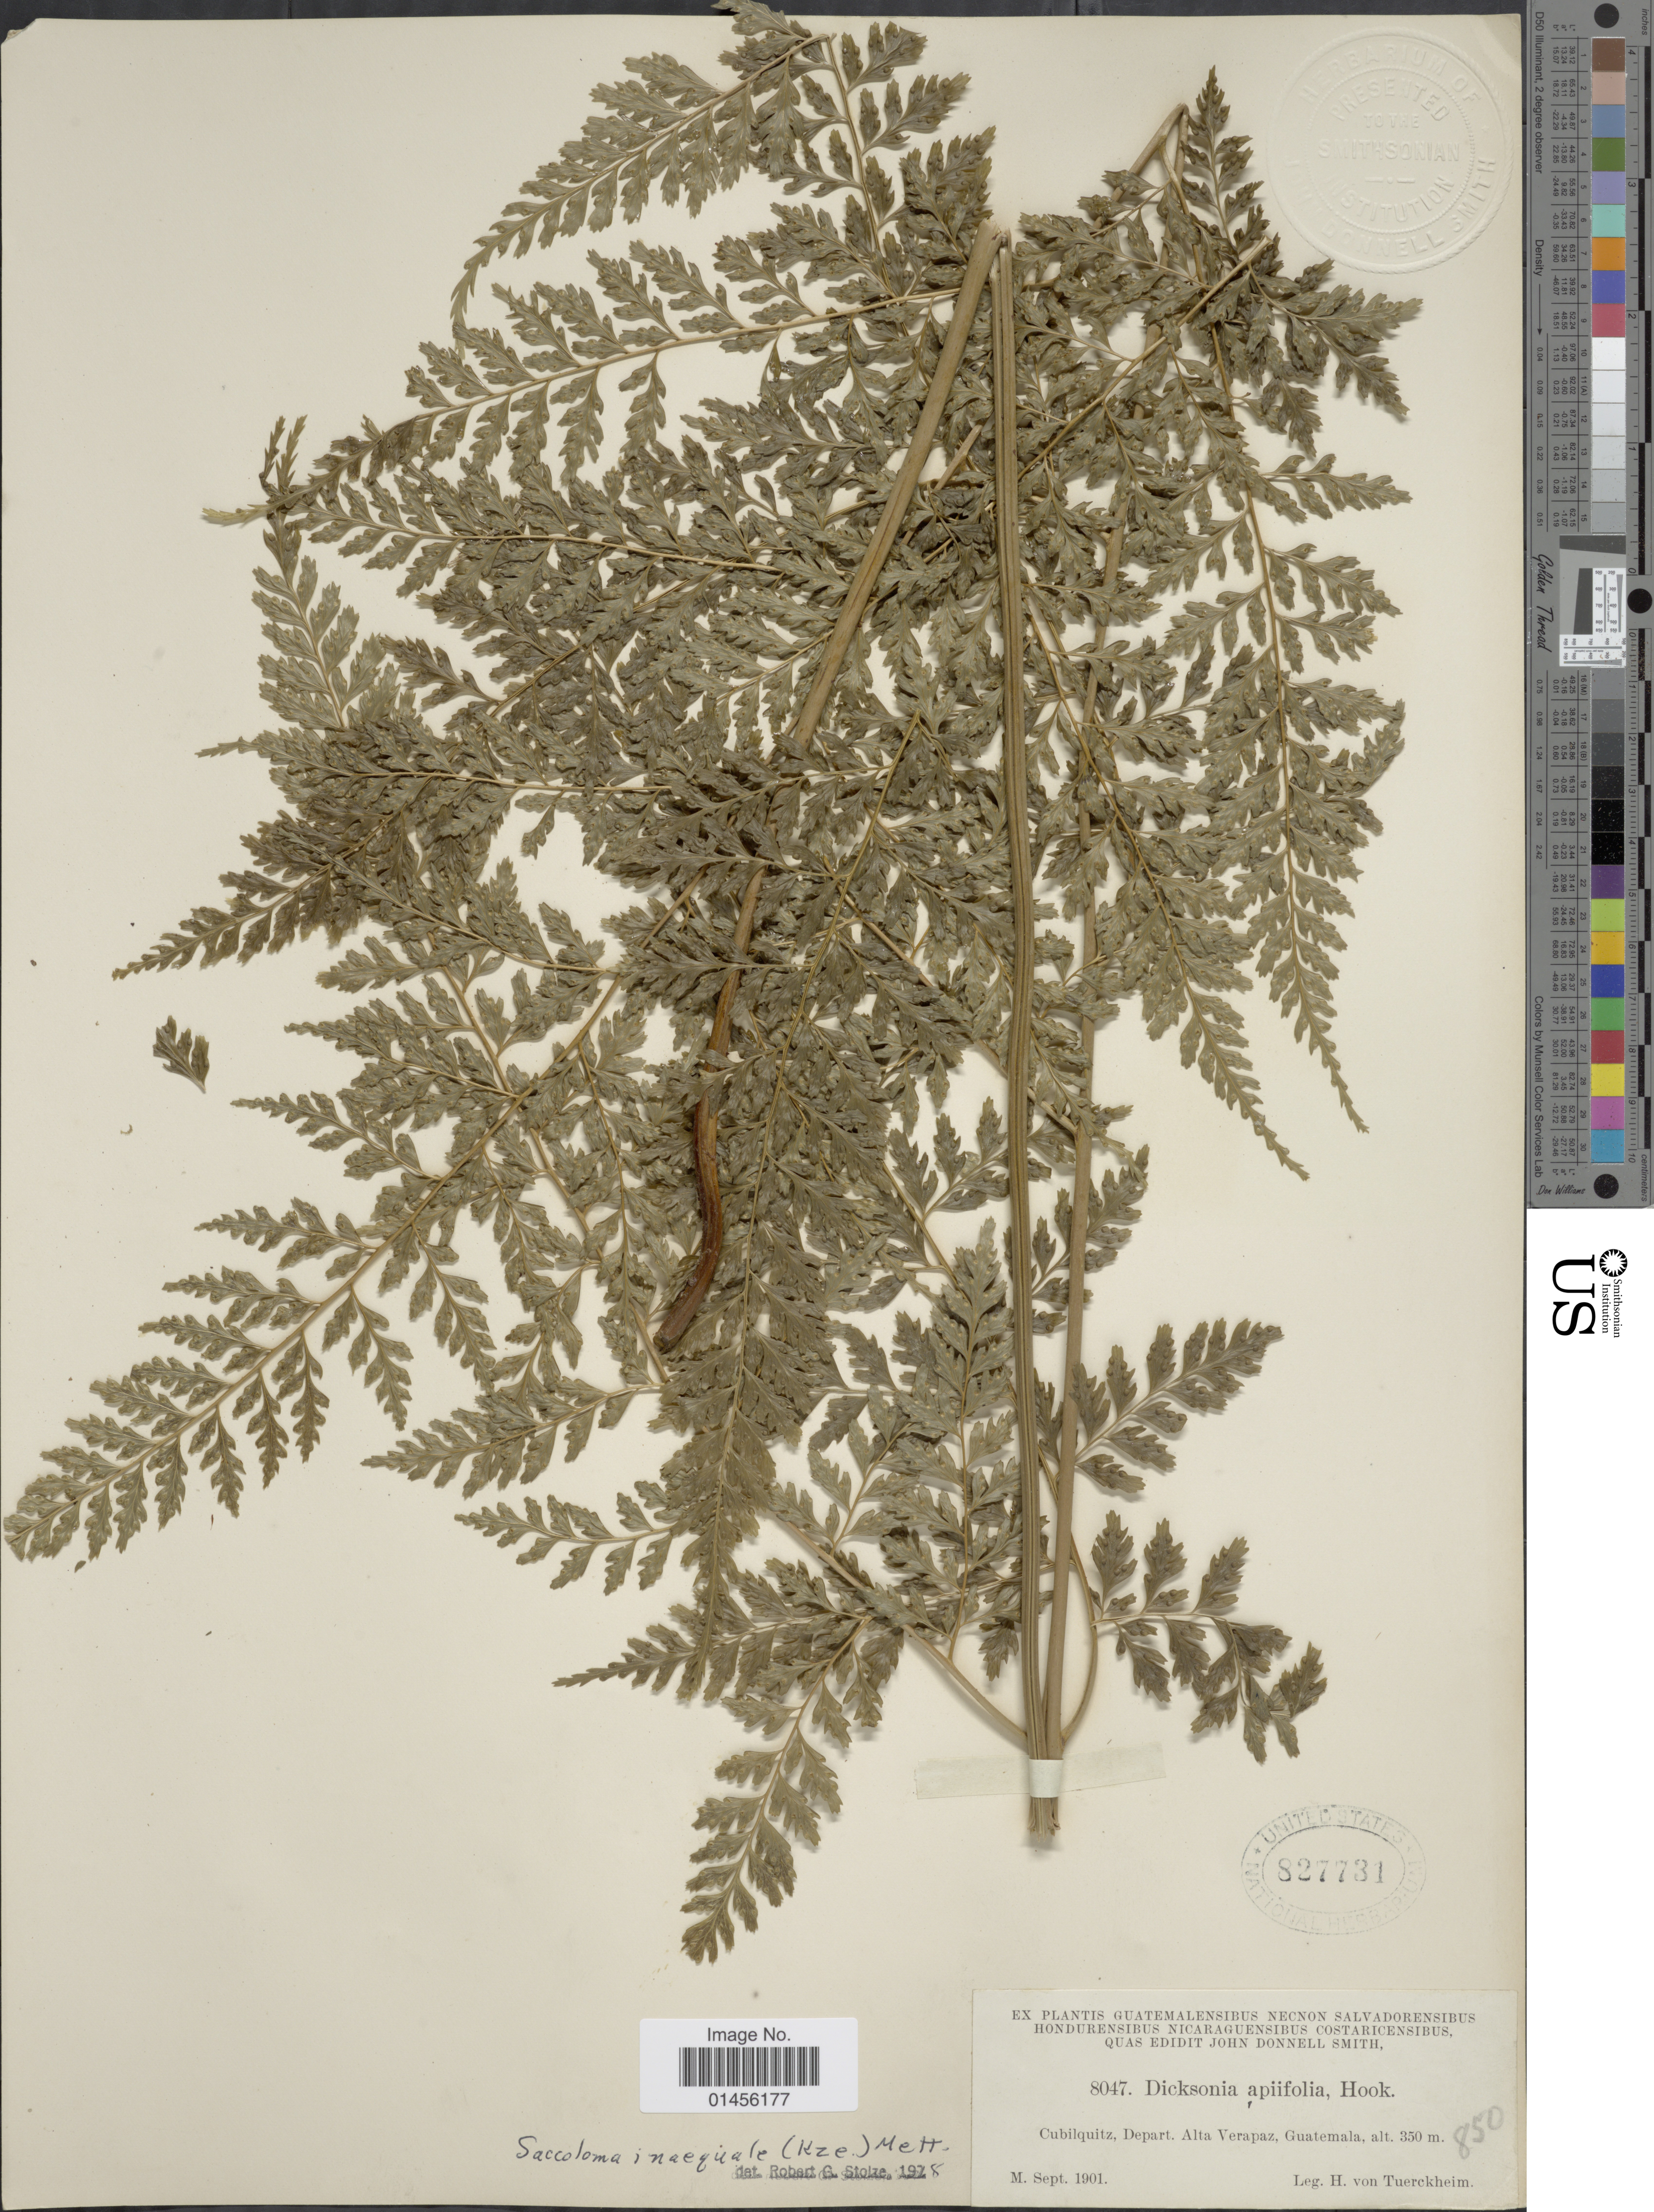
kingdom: Plantae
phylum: Tracheophyta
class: Polypodiopsida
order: Polypodiales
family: Saccolomataceae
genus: Saccoloma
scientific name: Saccoloma inaequale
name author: (Kunze) Mett.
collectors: H. von Türckheim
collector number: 8047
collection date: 1901-09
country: Guatemala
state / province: Alta Verapaz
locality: Cubilquitz, Depart Alta Verapaz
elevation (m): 350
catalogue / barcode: US 827731